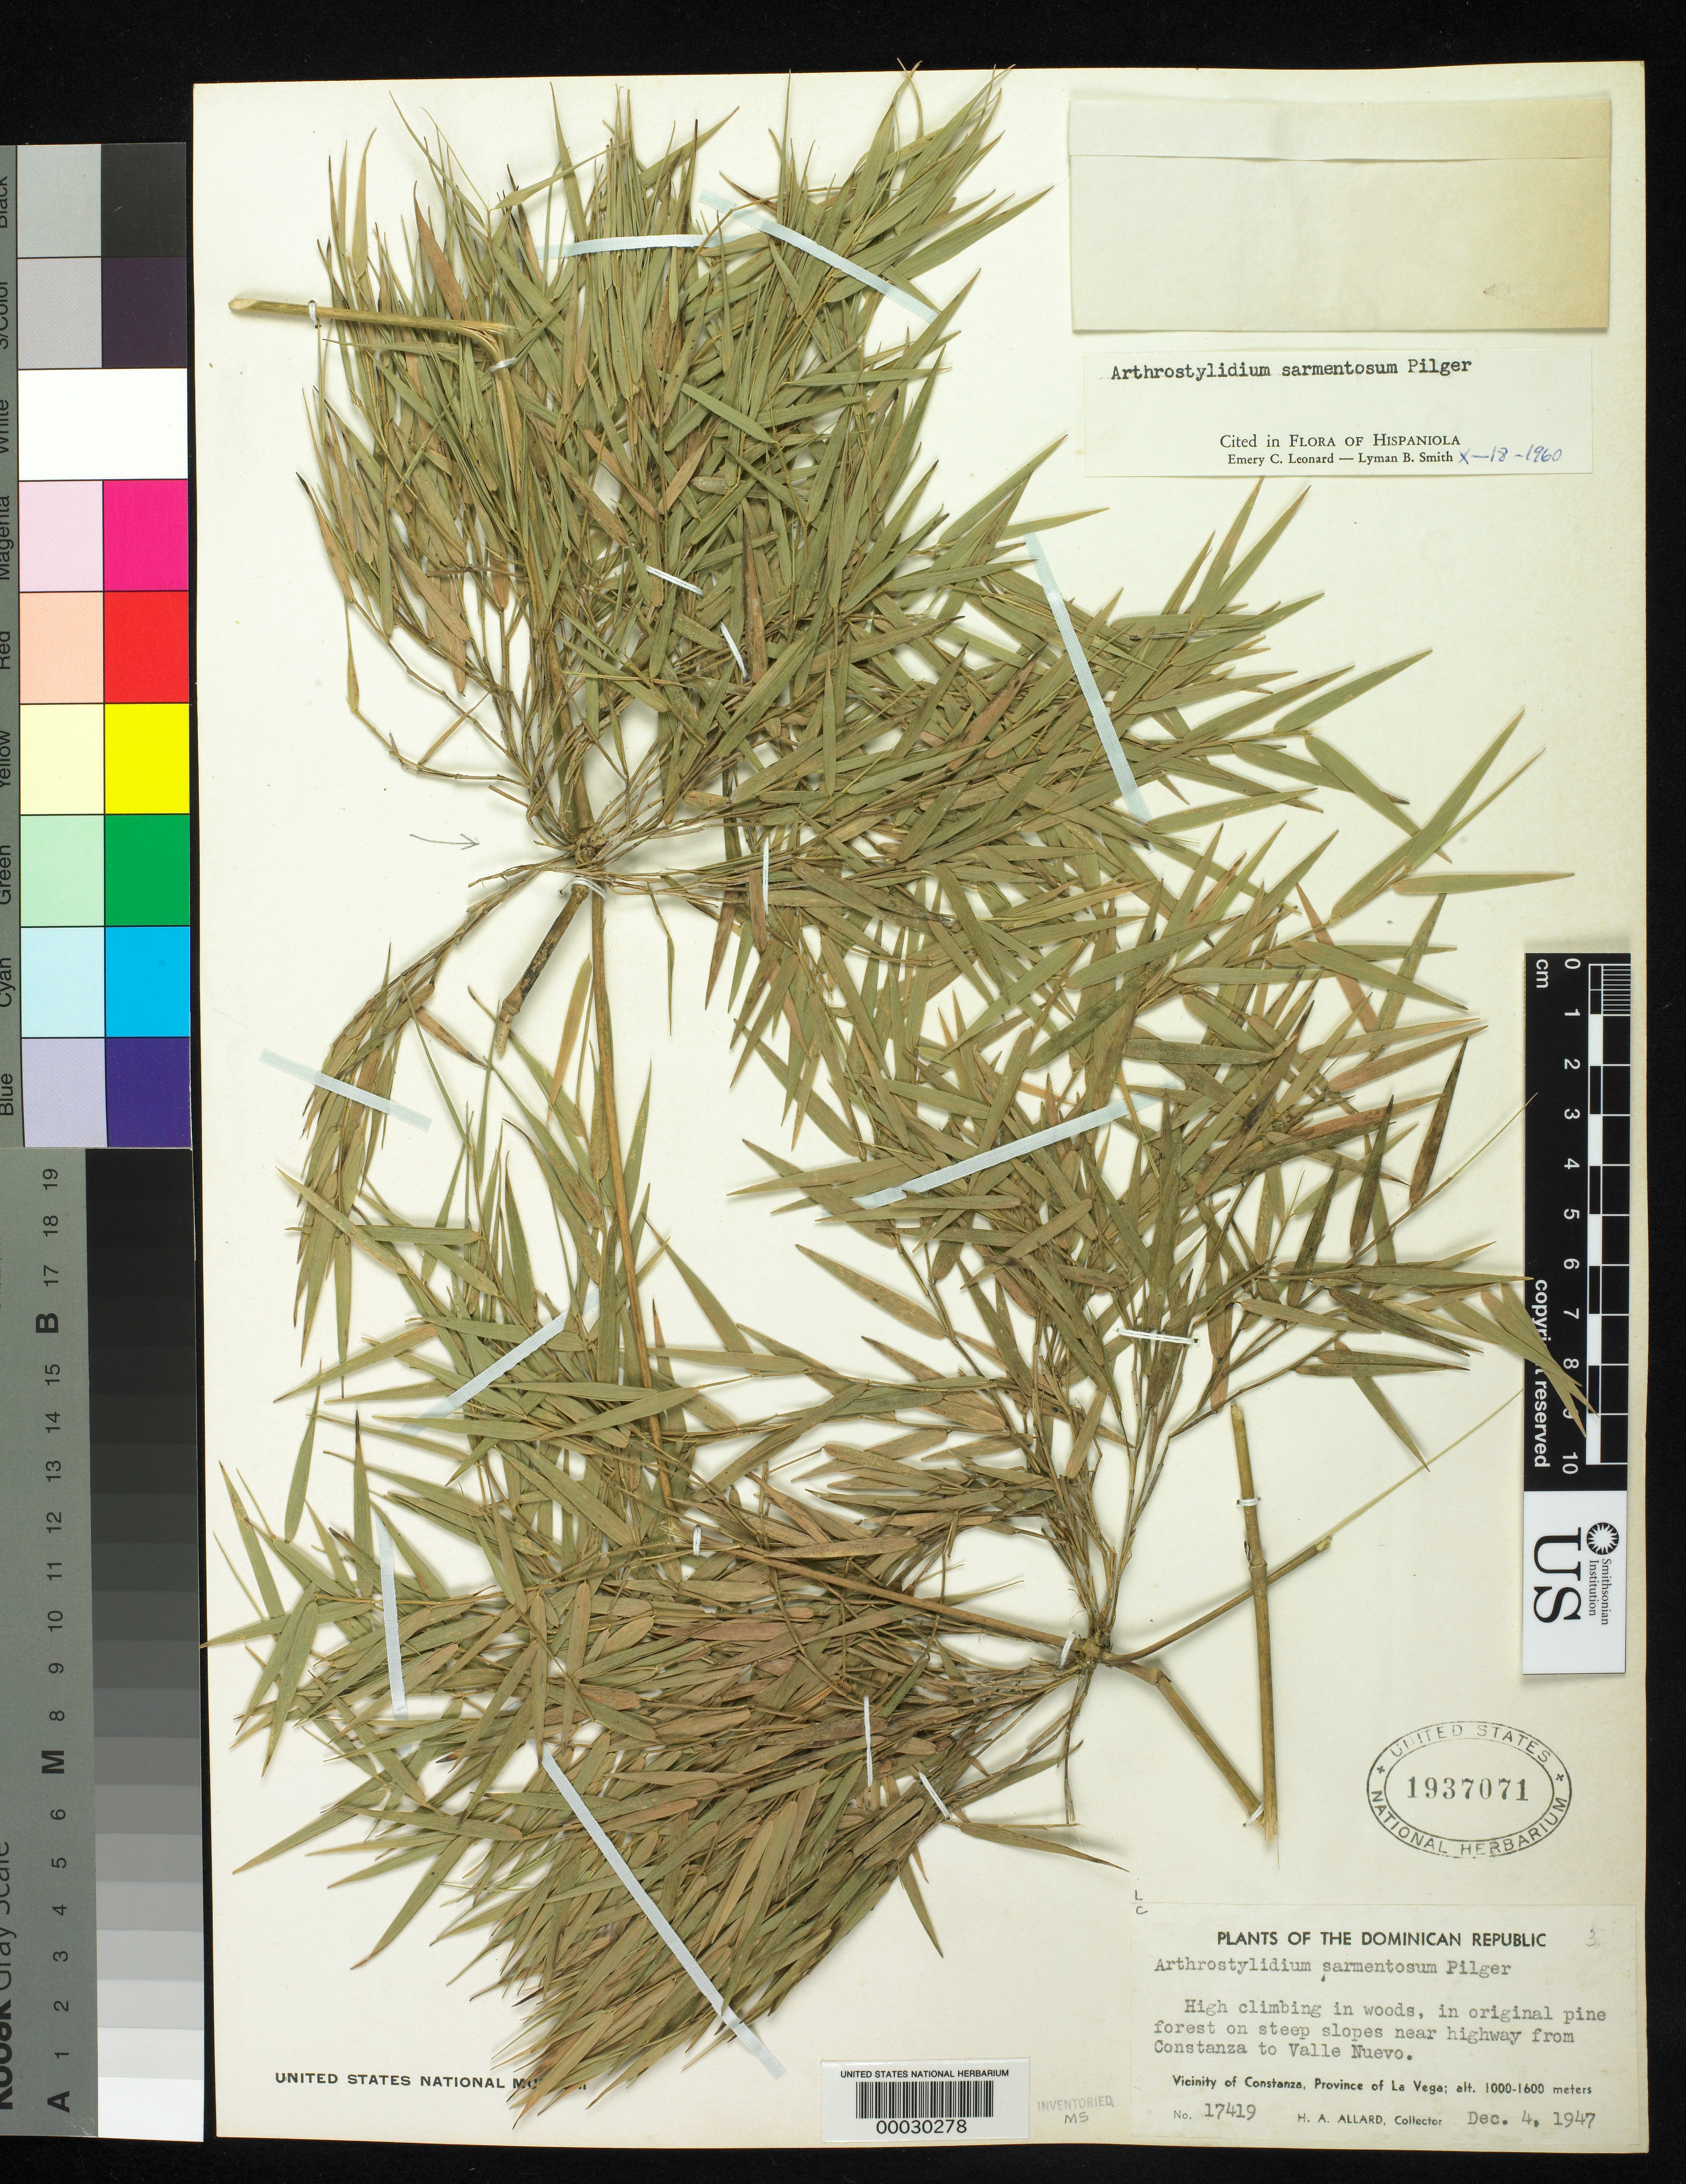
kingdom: Plantae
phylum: Tracheophyta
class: Liliopsida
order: Poales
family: Poaceae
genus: Arthrostylidium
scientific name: Arthrostylidium sarmentosum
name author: Pilg. in Urb.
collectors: H. A. Allard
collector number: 17419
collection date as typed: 04 Dec 1947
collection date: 1947-12-04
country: Dominican Republic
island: Hispaniola Island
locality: La vega, constanza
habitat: in original pine forest on steep slopes near highway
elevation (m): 1000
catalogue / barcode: US 1937071